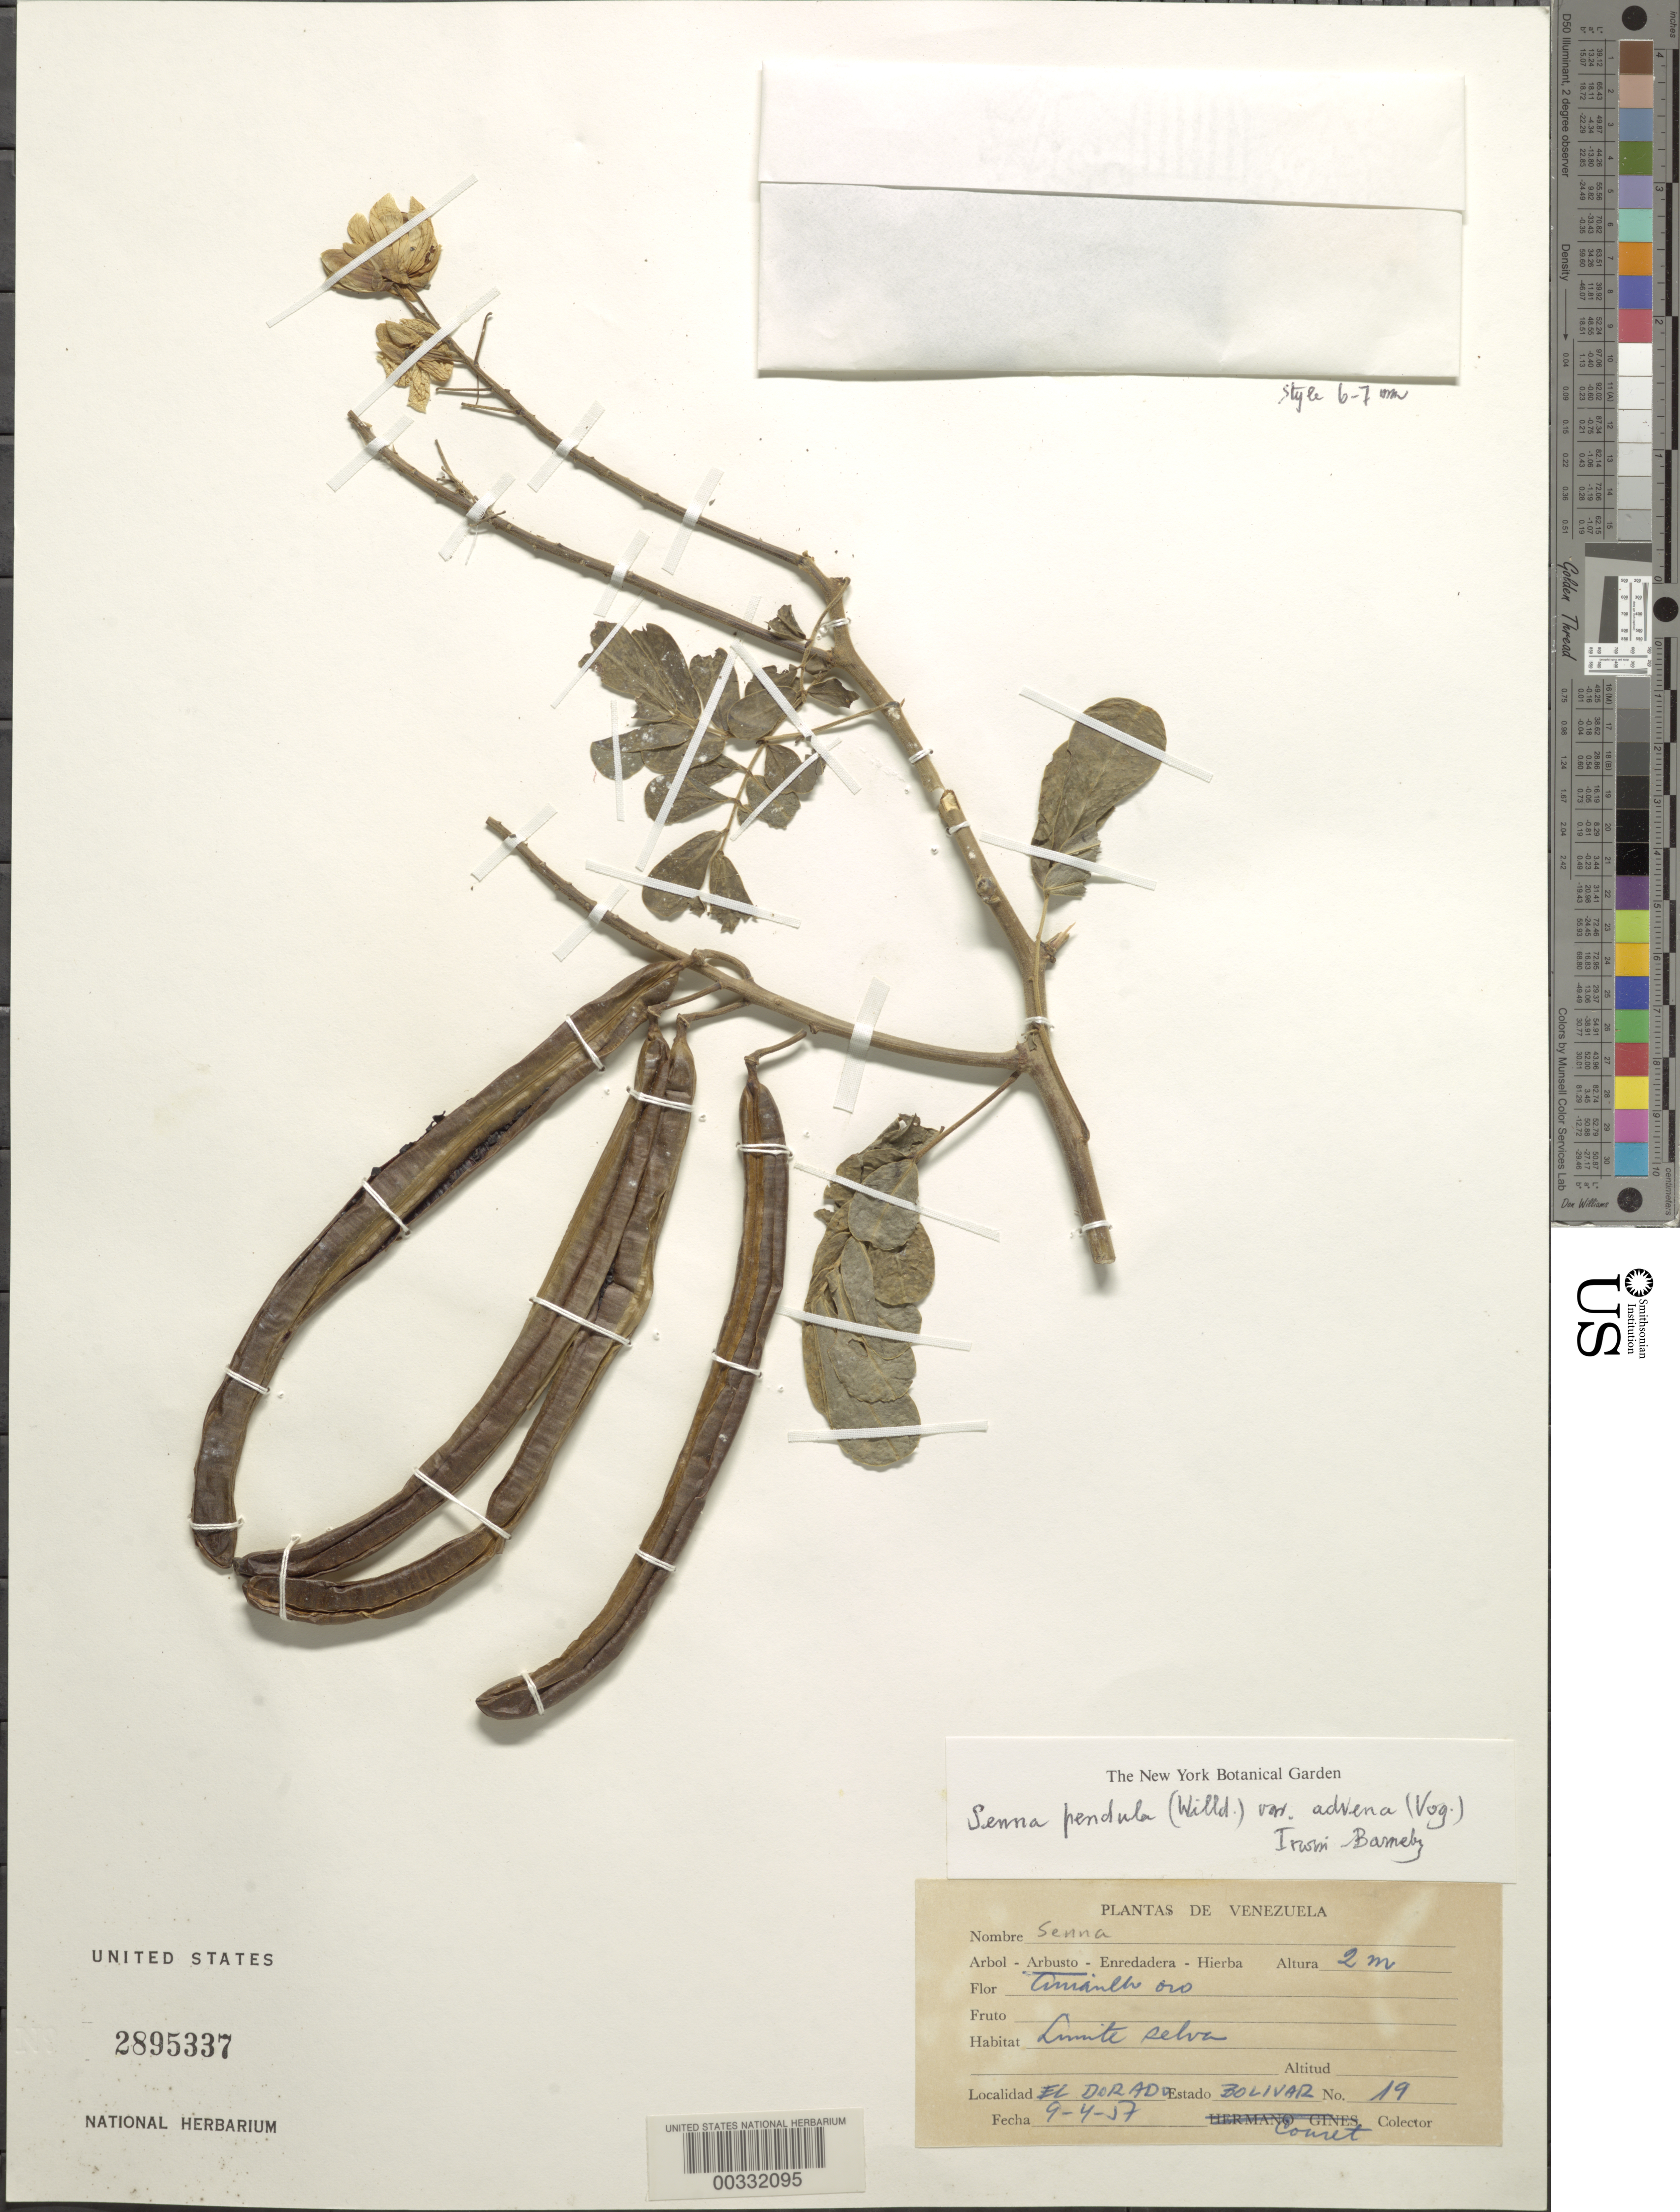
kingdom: Plantae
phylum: Tracheophyta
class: Magnoliopsida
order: Fabales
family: Fabaceae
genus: Senna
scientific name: Senna pendula var. advena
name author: (Vogel) H.S. Irwin & Barneby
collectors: -. Couret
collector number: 19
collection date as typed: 09 Apr 1957 or 04 Sep 1957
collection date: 1957-04-09 or 1957-09-04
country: Venezuela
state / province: Bolivar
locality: El dorado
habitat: Forest limits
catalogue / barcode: US 2895337